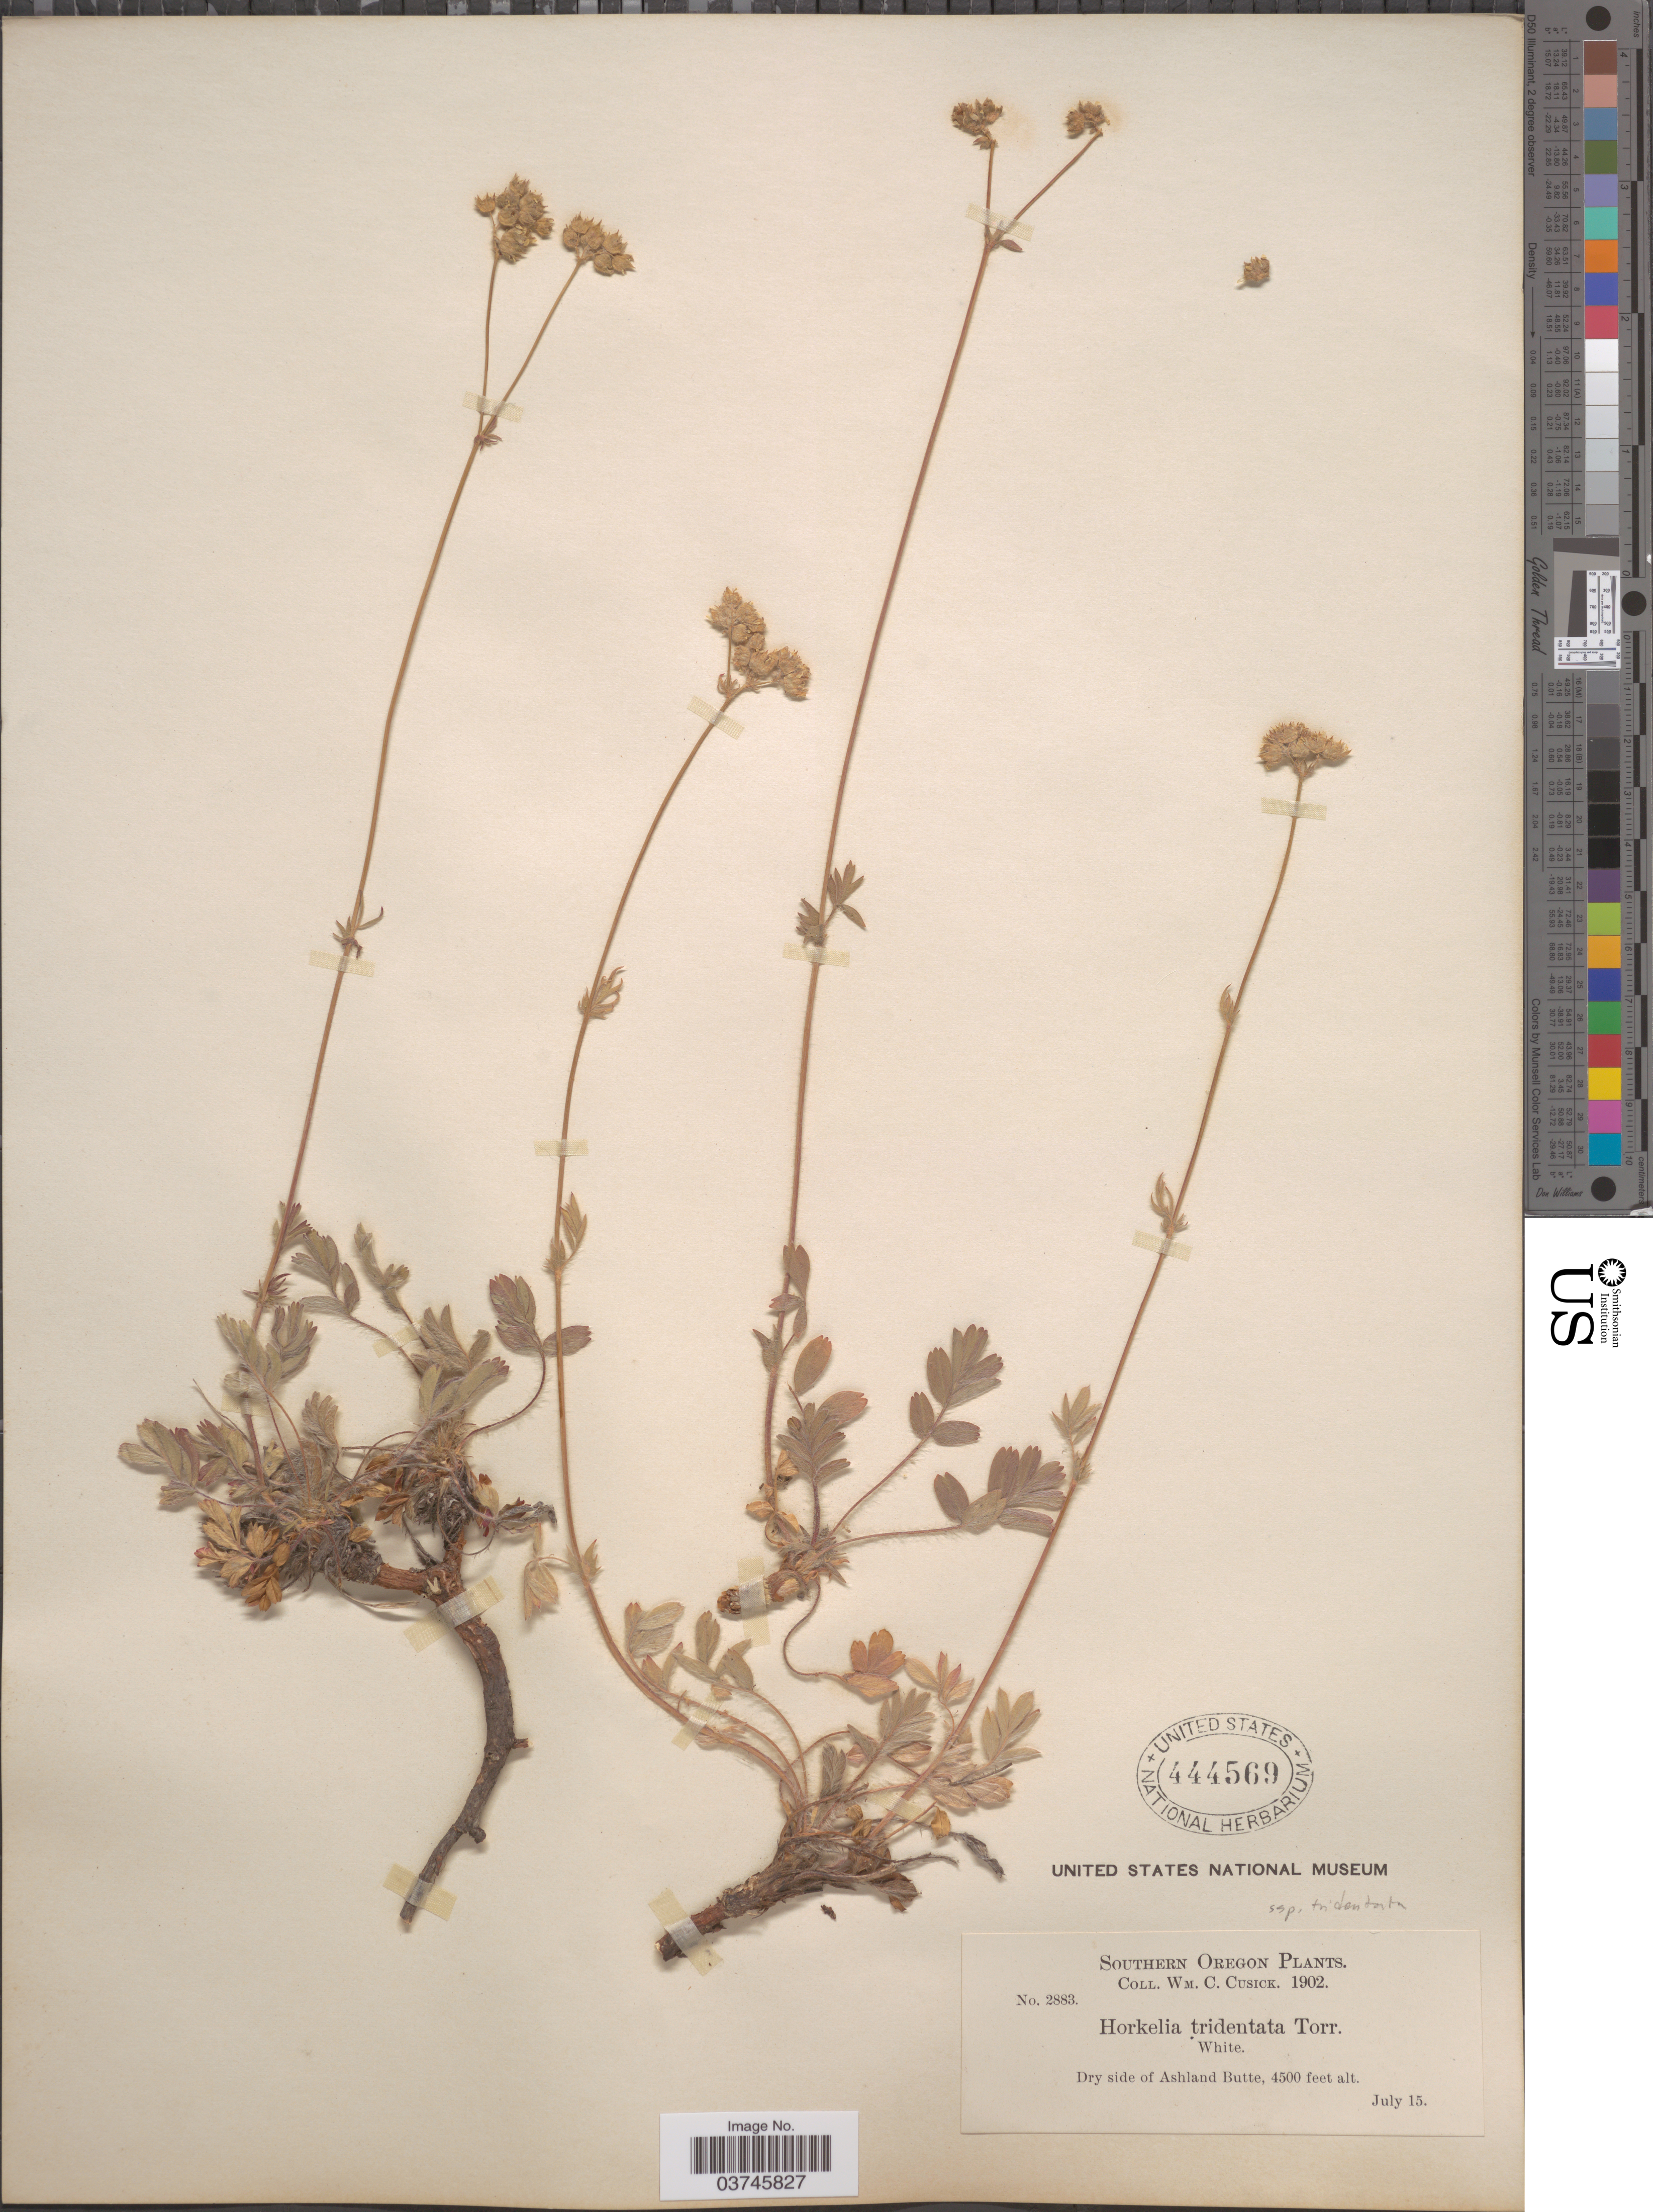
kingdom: Plantae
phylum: Tracheophyta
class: Magnoliopsida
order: Rosales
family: Rosaceae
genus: Potentilla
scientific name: Potentilla tilingii var. tilingii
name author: (Regel) Greene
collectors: W. C. Cusick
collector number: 2883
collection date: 1902-07-15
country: United States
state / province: Oregon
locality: Southern Oregon. Dry side of Ashland Butte.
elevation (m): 1372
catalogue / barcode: US 444569